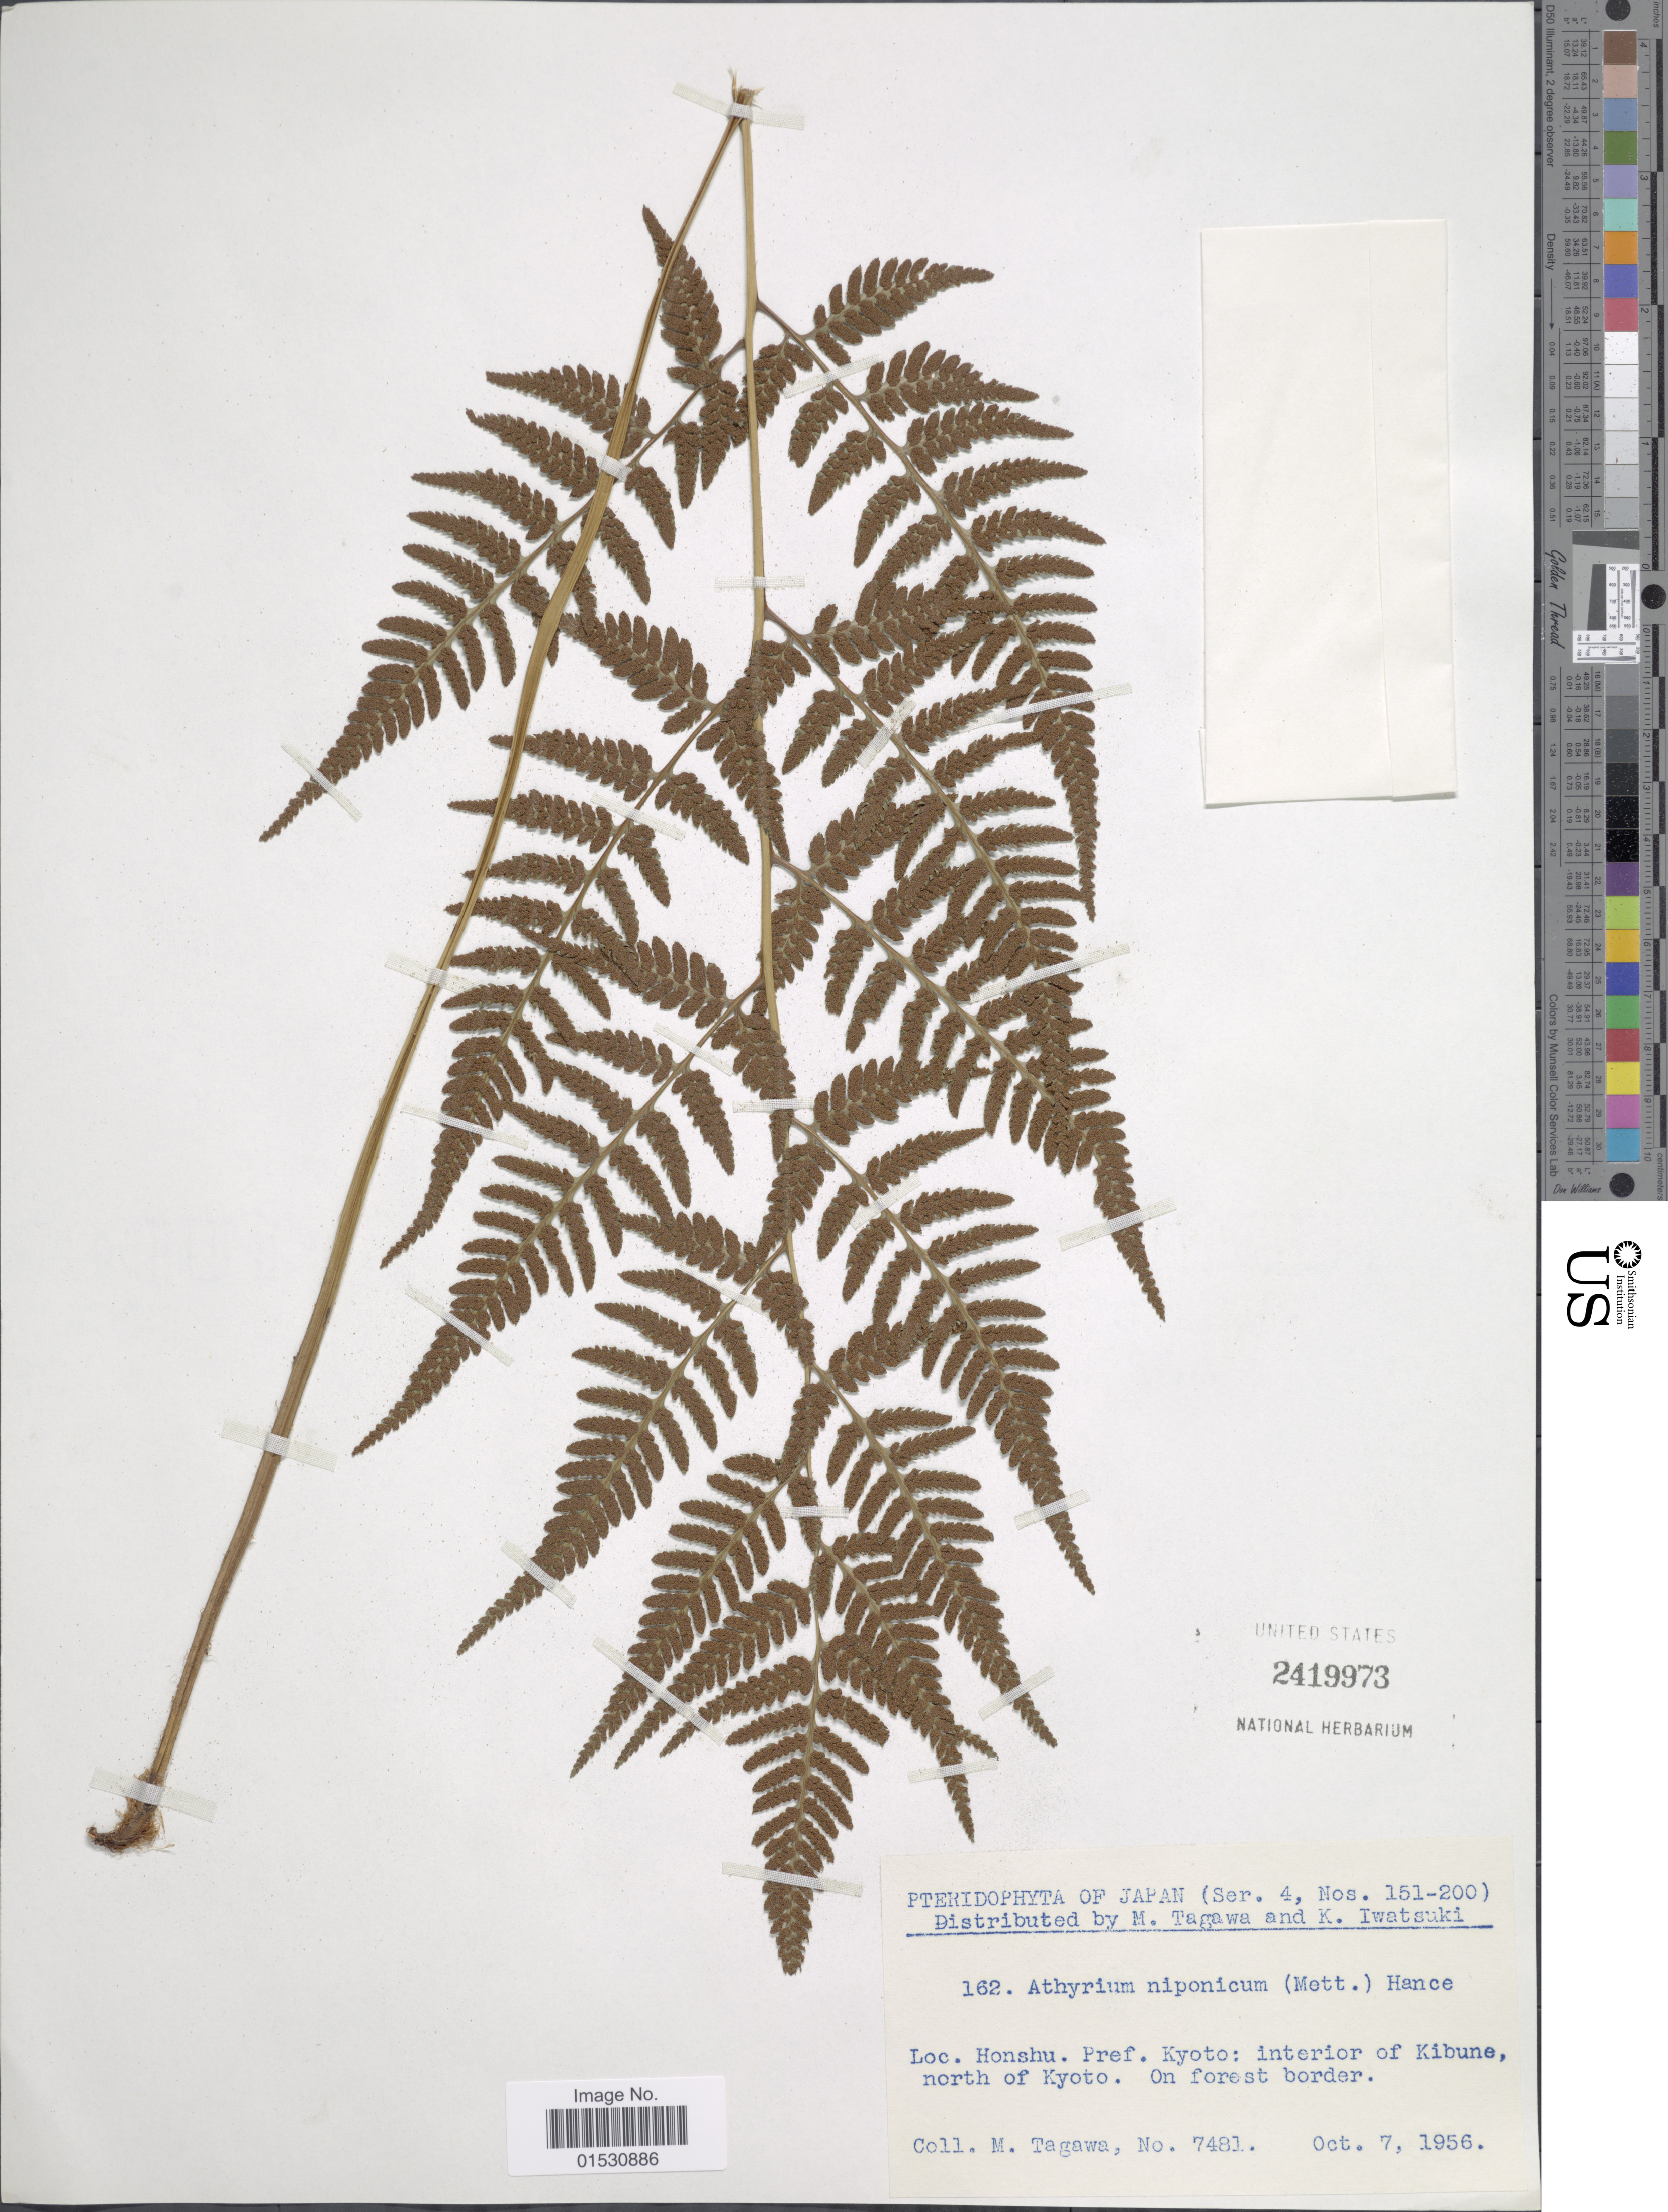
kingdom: Plantae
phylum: Tracheophyta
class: Polypodiopsida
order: Polypodiales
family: Athyriaceae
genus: Athyrium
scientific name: Athyrium nipponicum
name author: (Mett.) Hance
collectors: M. Tagawa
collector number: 7481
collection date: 1956-10-07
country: Japan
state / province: Kyoto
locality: Honshu. Pref. Kyoto: interior of Kibune, north of Kyoto.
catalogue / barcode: US 2419973